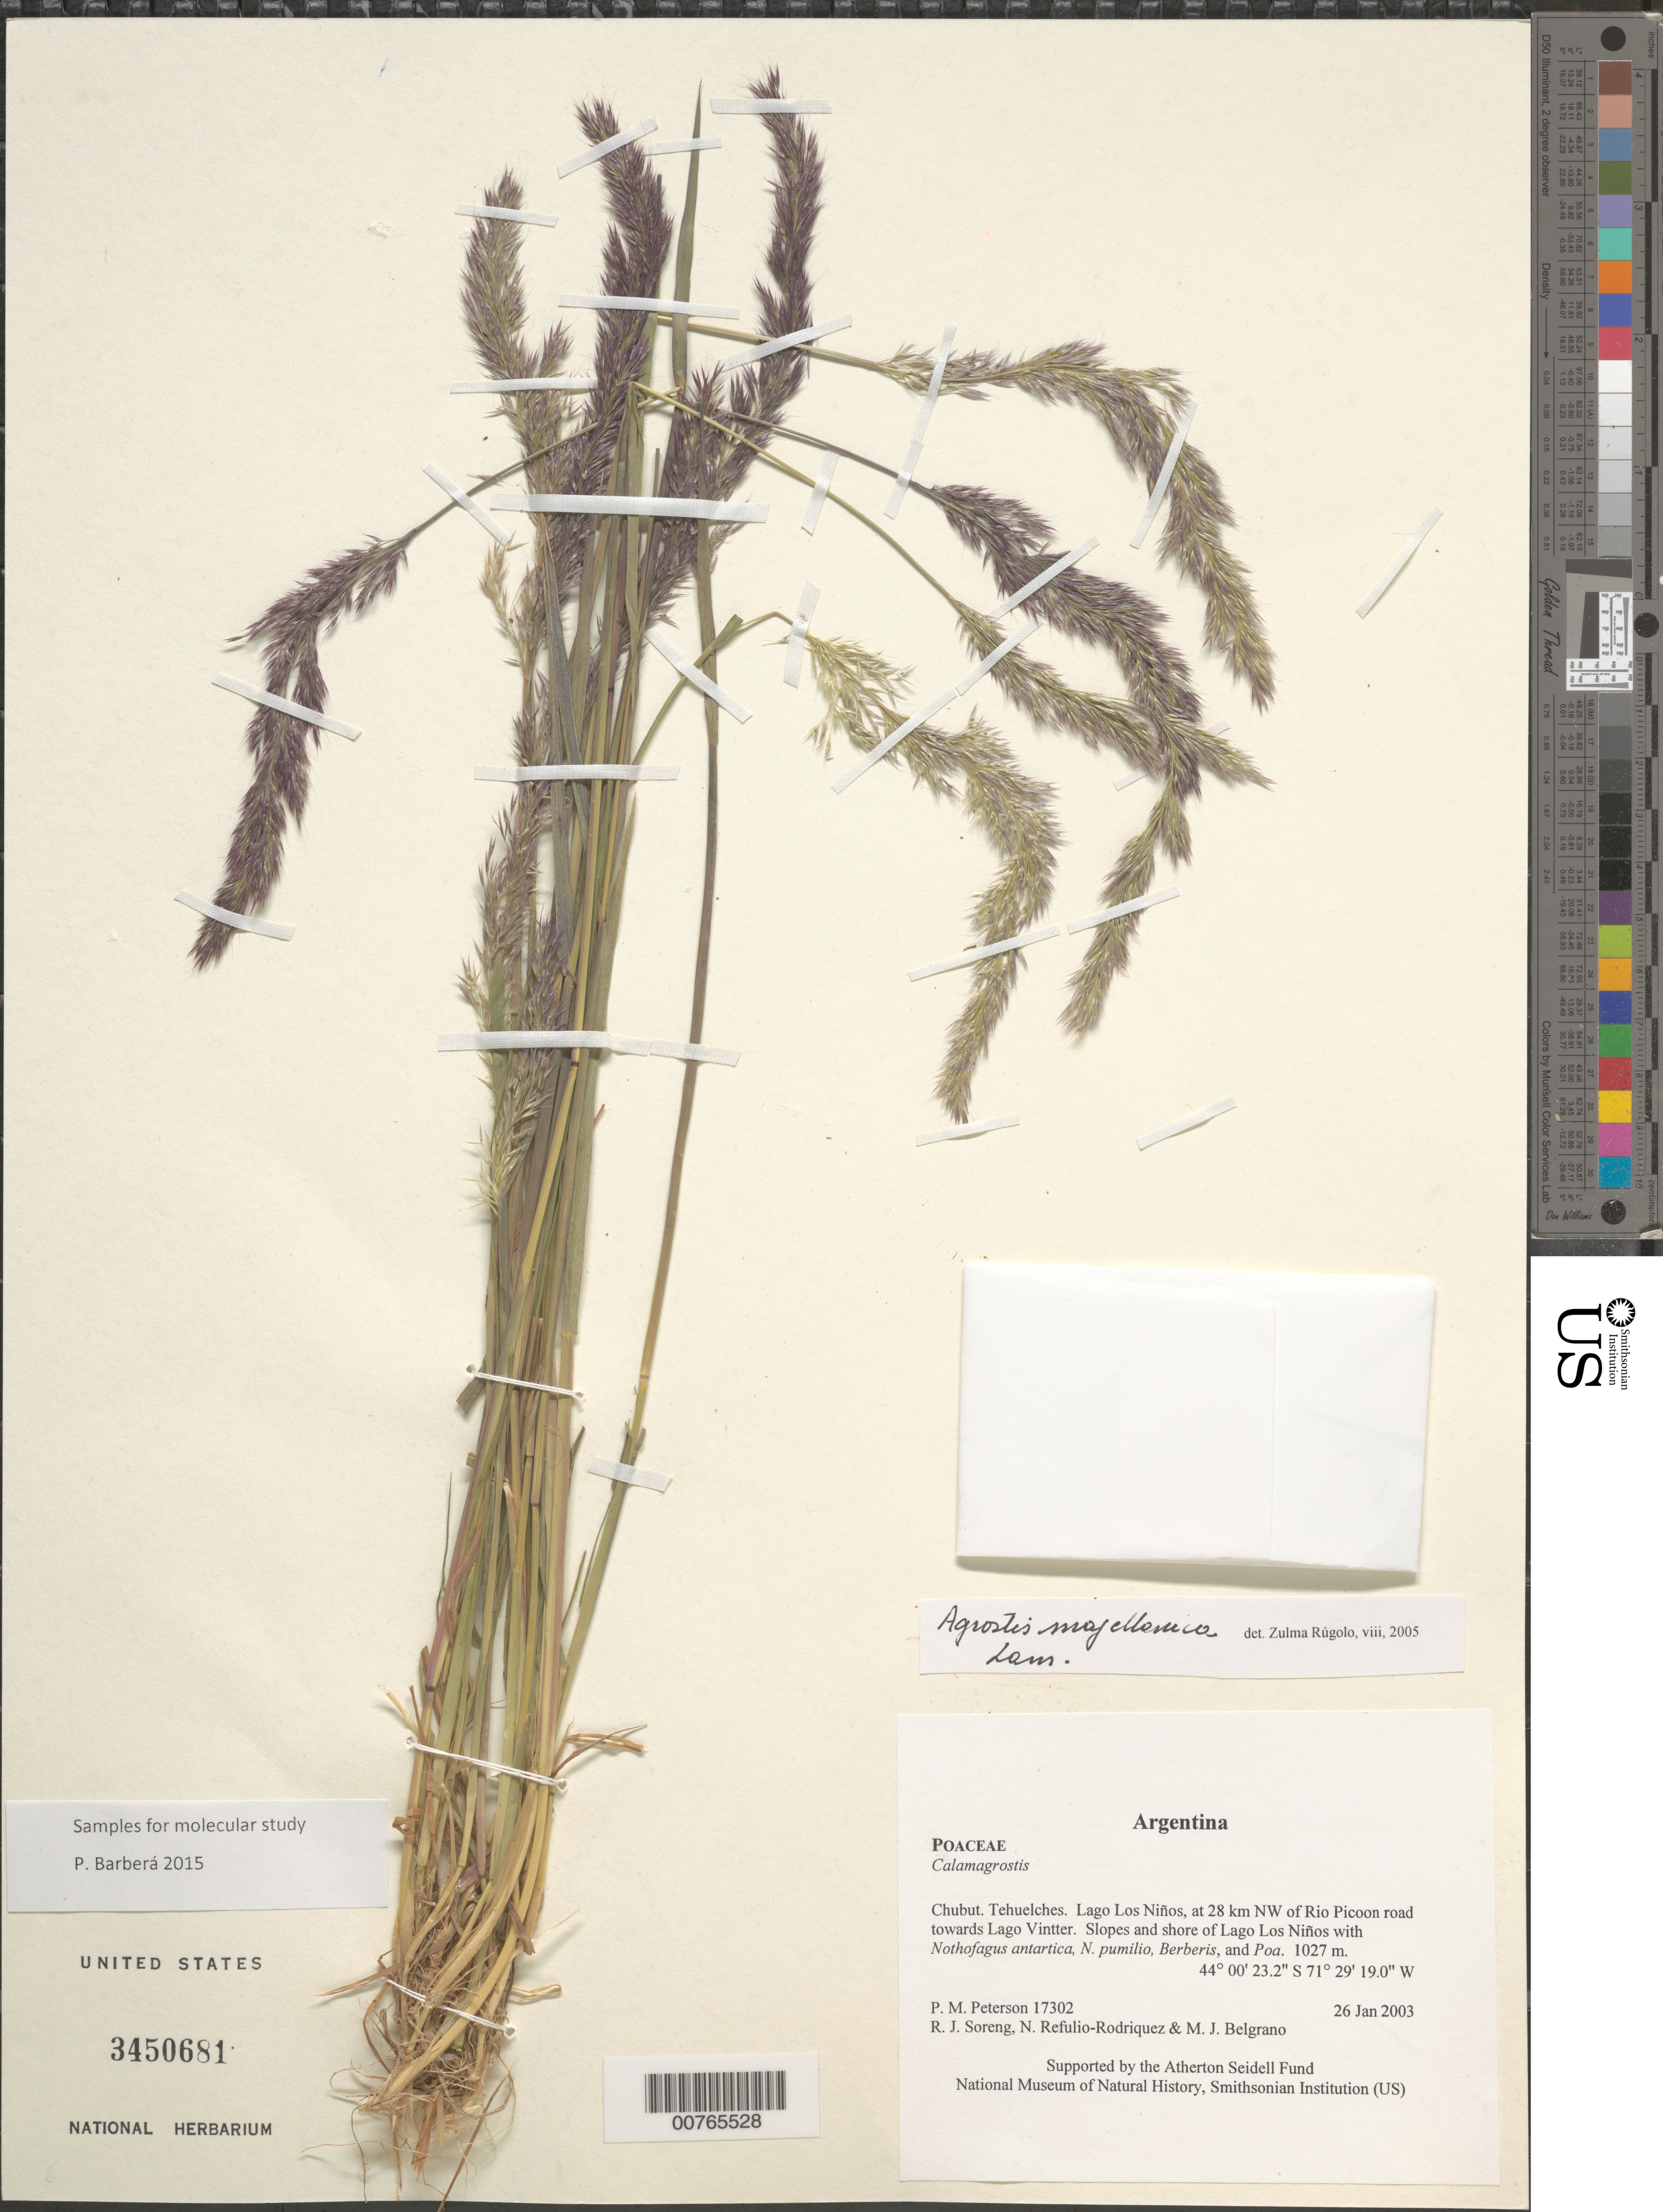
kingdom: Plantae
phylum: Tracheophyta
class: Liliopsida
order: Poales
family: Poaceae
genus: Agrostis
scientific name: Agrostis magellanica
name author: Lam.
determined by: Rúgolo de Agrasar, Z. E.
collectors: P. M. Peterson, R. J. Soreng, N. Refulio-Rodríguez & M. Belgrano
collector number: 17302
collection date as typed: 26 Jan 2003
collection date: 2003-01-26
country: Argentina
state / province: Chubut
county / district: Tehuelches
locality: Lago Los Niños, at 28 km NW of Rio Picoon road towards Lago Vintter. Slopes and shore of Lago Los Niños with Nothofagus antartica, N. pumilio, Berberis, and Poa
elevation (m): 1027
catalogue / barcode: US 3450681